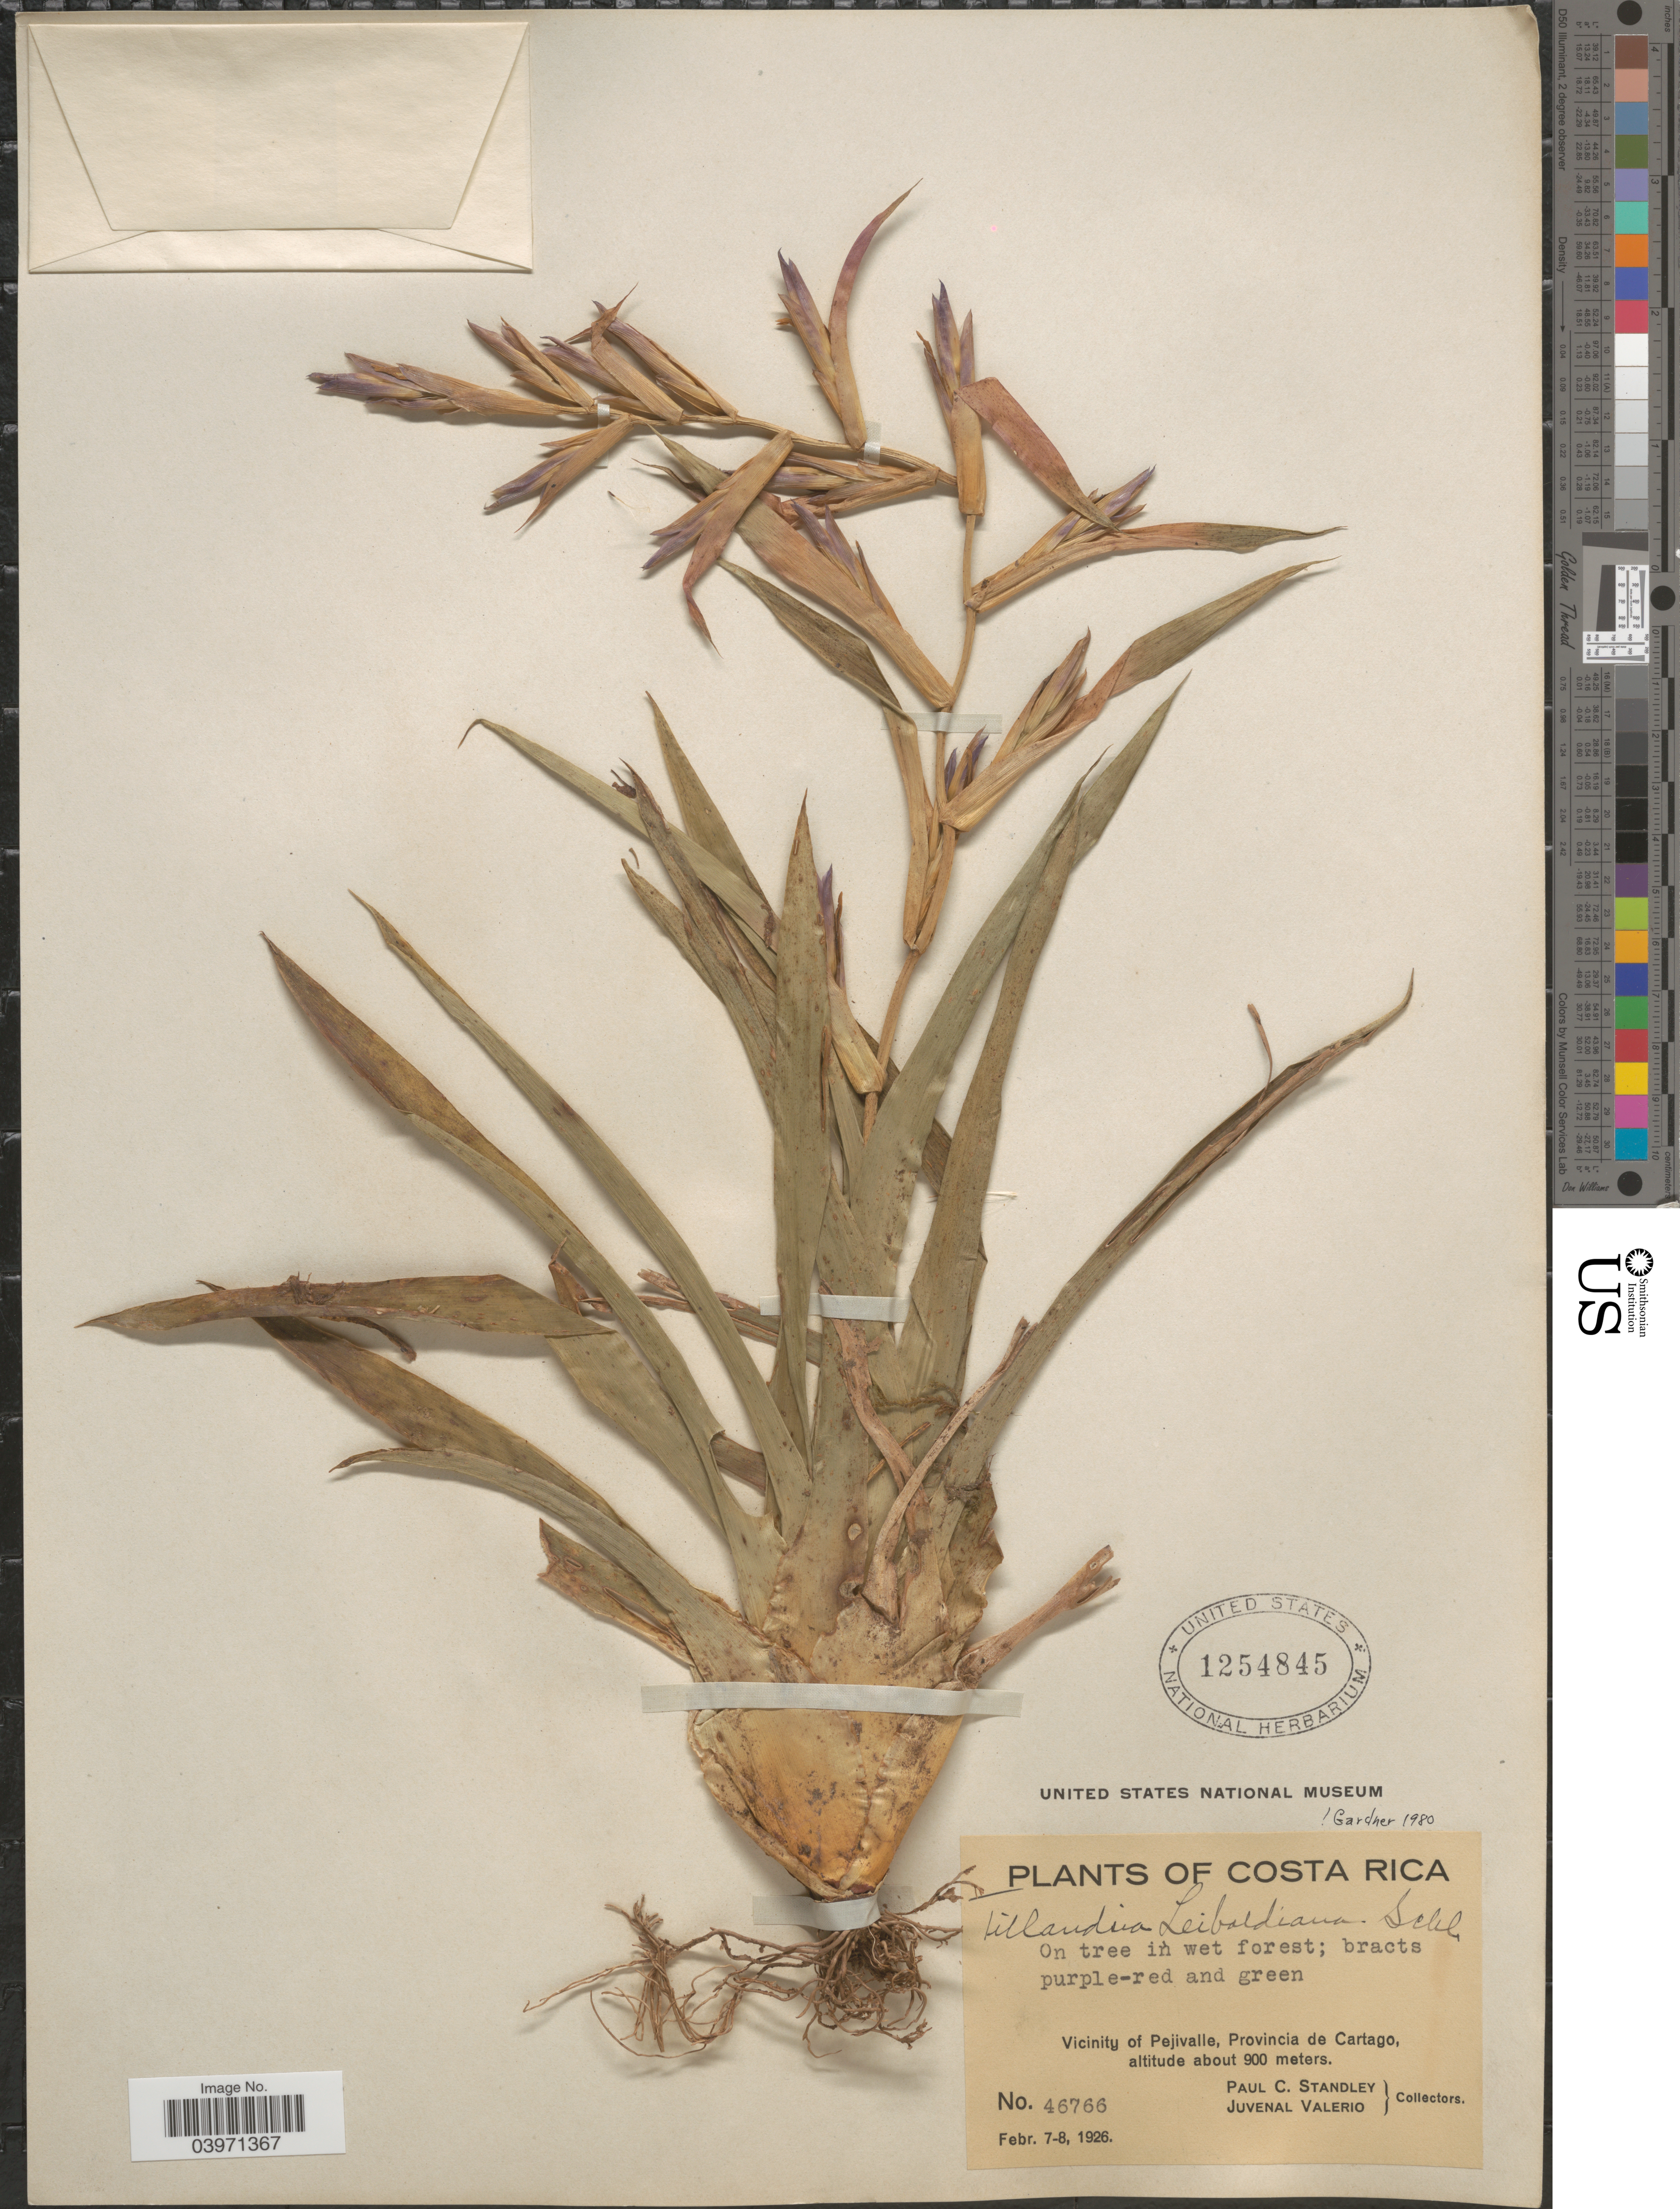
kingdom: Plantae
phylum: Tracheophyta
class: Liliopsida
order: Poales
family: Bromeliaceae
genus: Tillandsia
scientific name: Tillandsia leiboldiana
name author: Schltdl.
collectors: P. C. Standley & J. Valerio R.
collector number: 46766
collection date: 1926-02-07/1926-02-08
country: Costa Rica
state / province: Cartago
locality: Vicinity of Pejivalle.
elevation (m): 900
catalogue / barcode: US 1254845